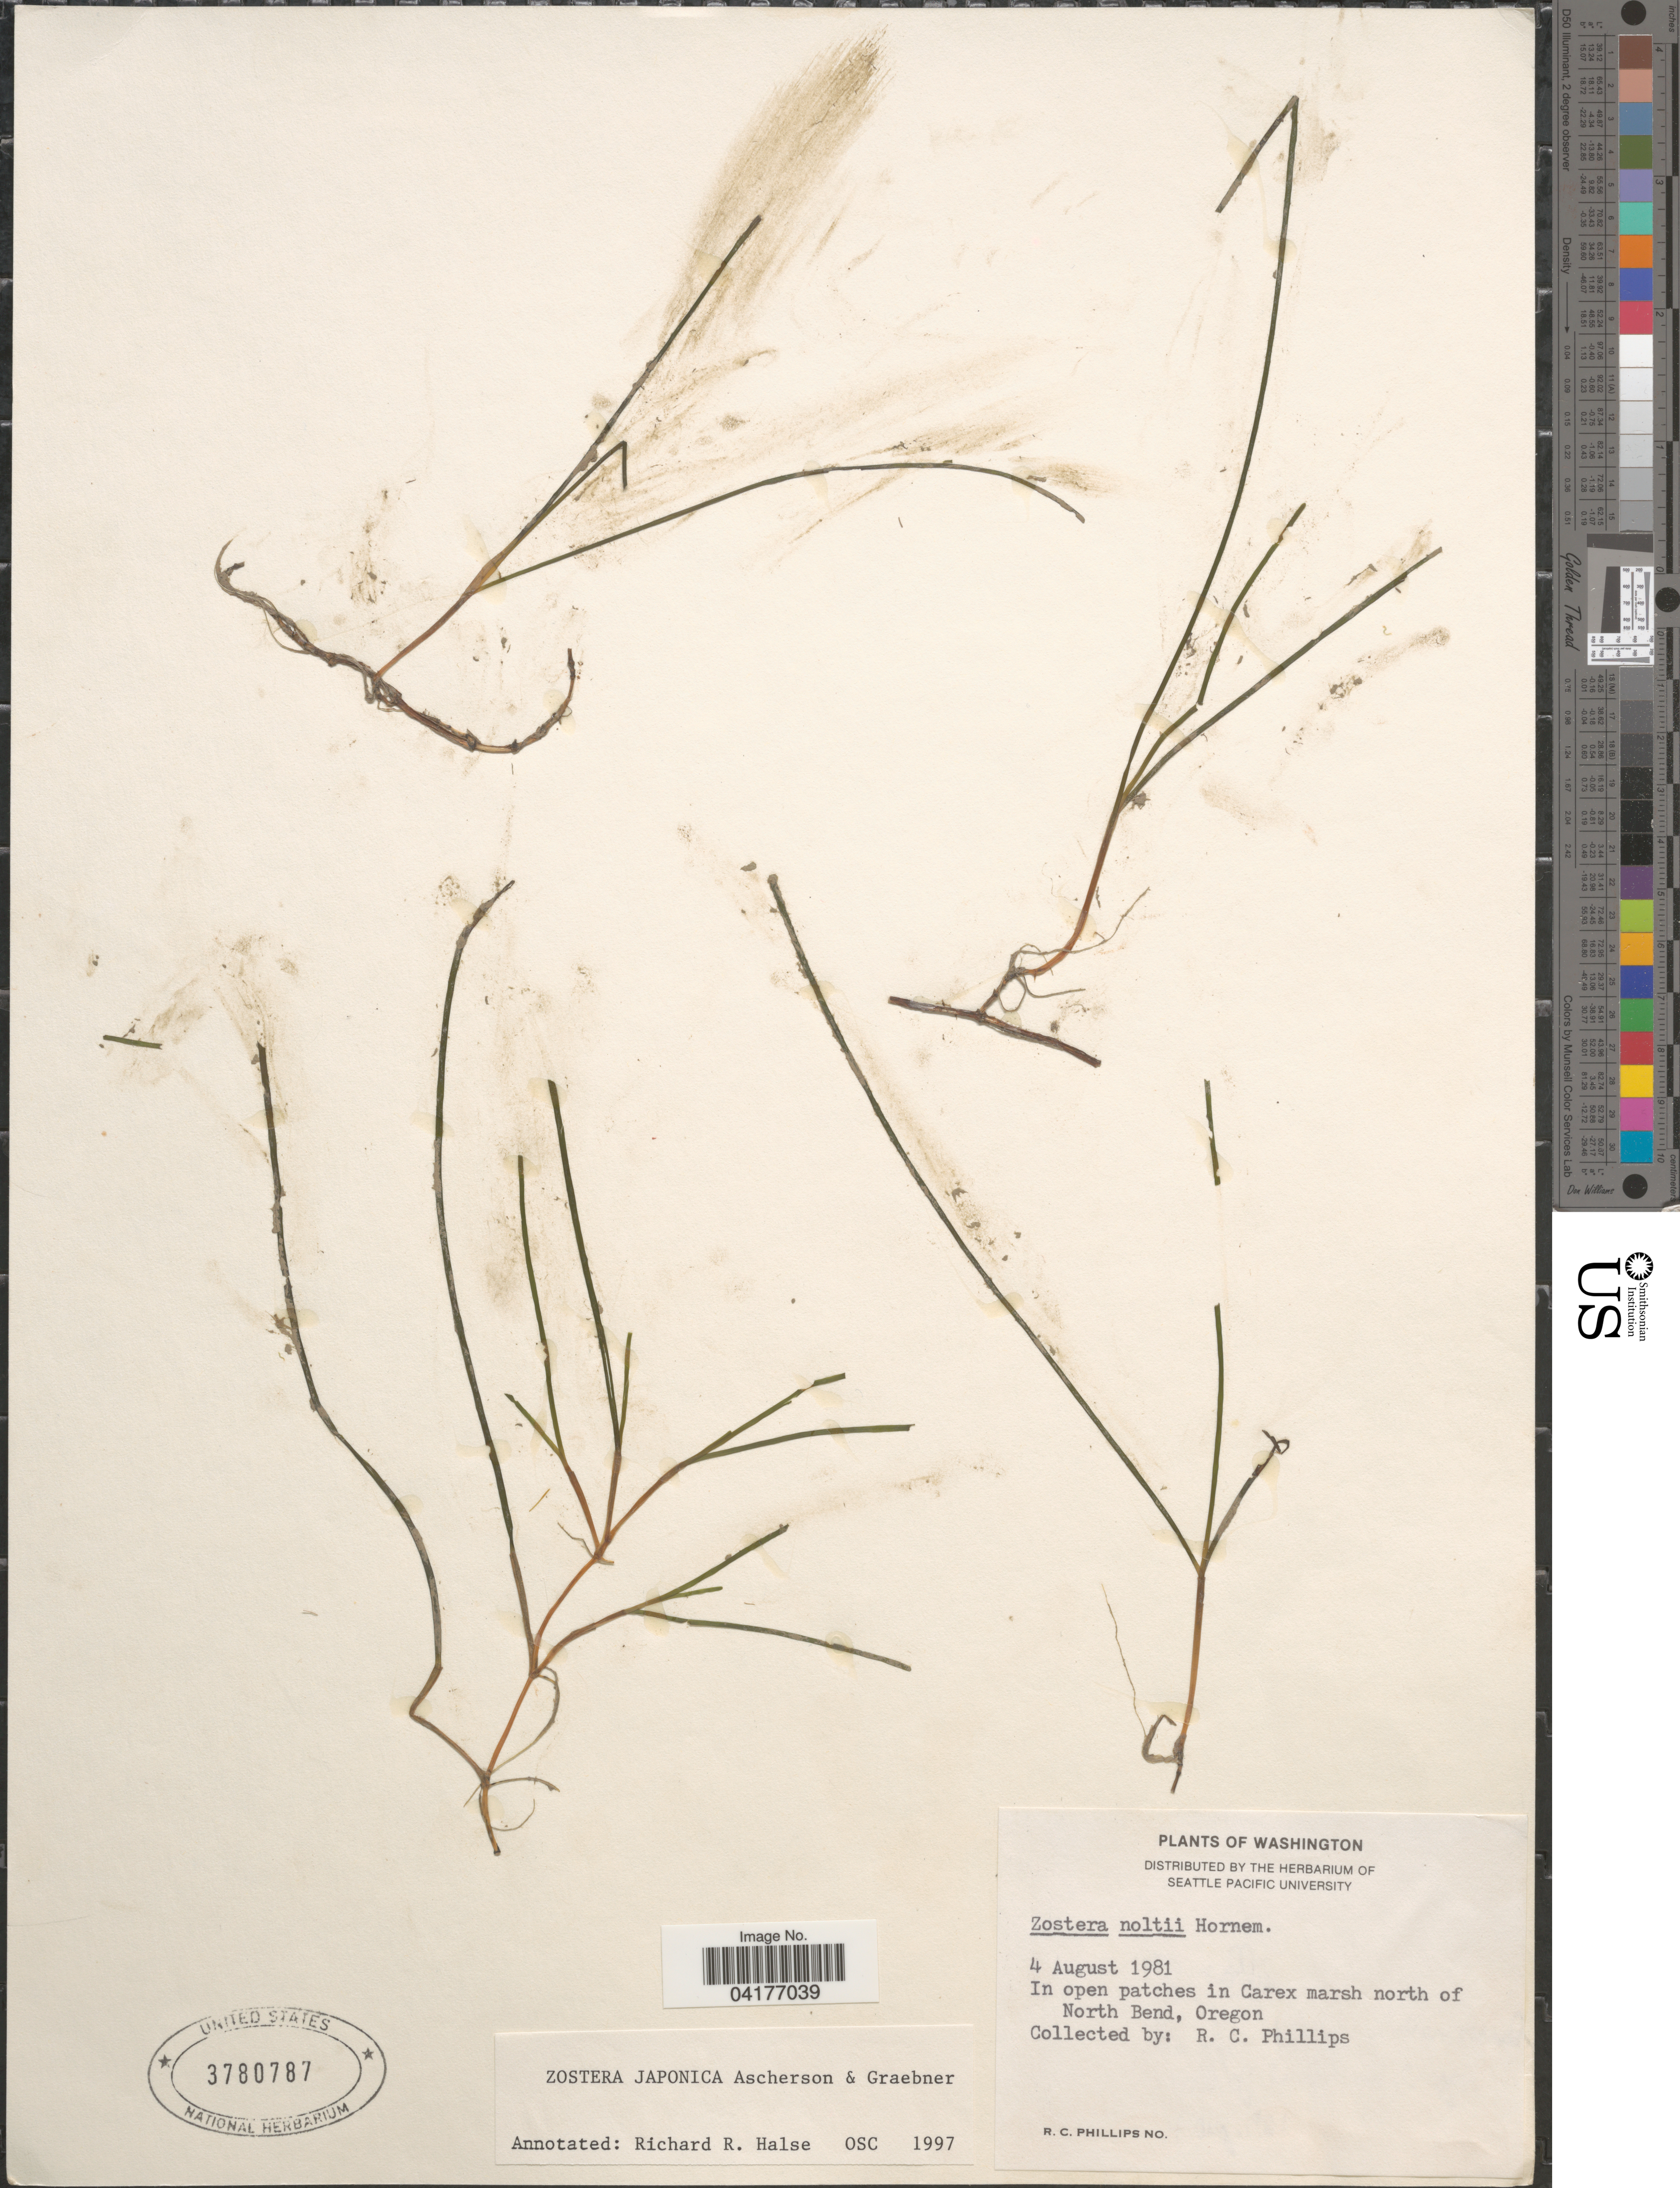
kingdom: Plantae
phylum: Tracheophyta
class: Liliopsida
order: Alismatales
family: Zosteraceae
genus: Zostera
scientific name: Zostera noltii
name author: Hornem.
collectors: R. C. Phillips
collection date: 1981-08-04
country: United States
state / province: Oregon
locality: In open patches in Carex marsh north of North Bend.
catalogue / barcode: US 3780787